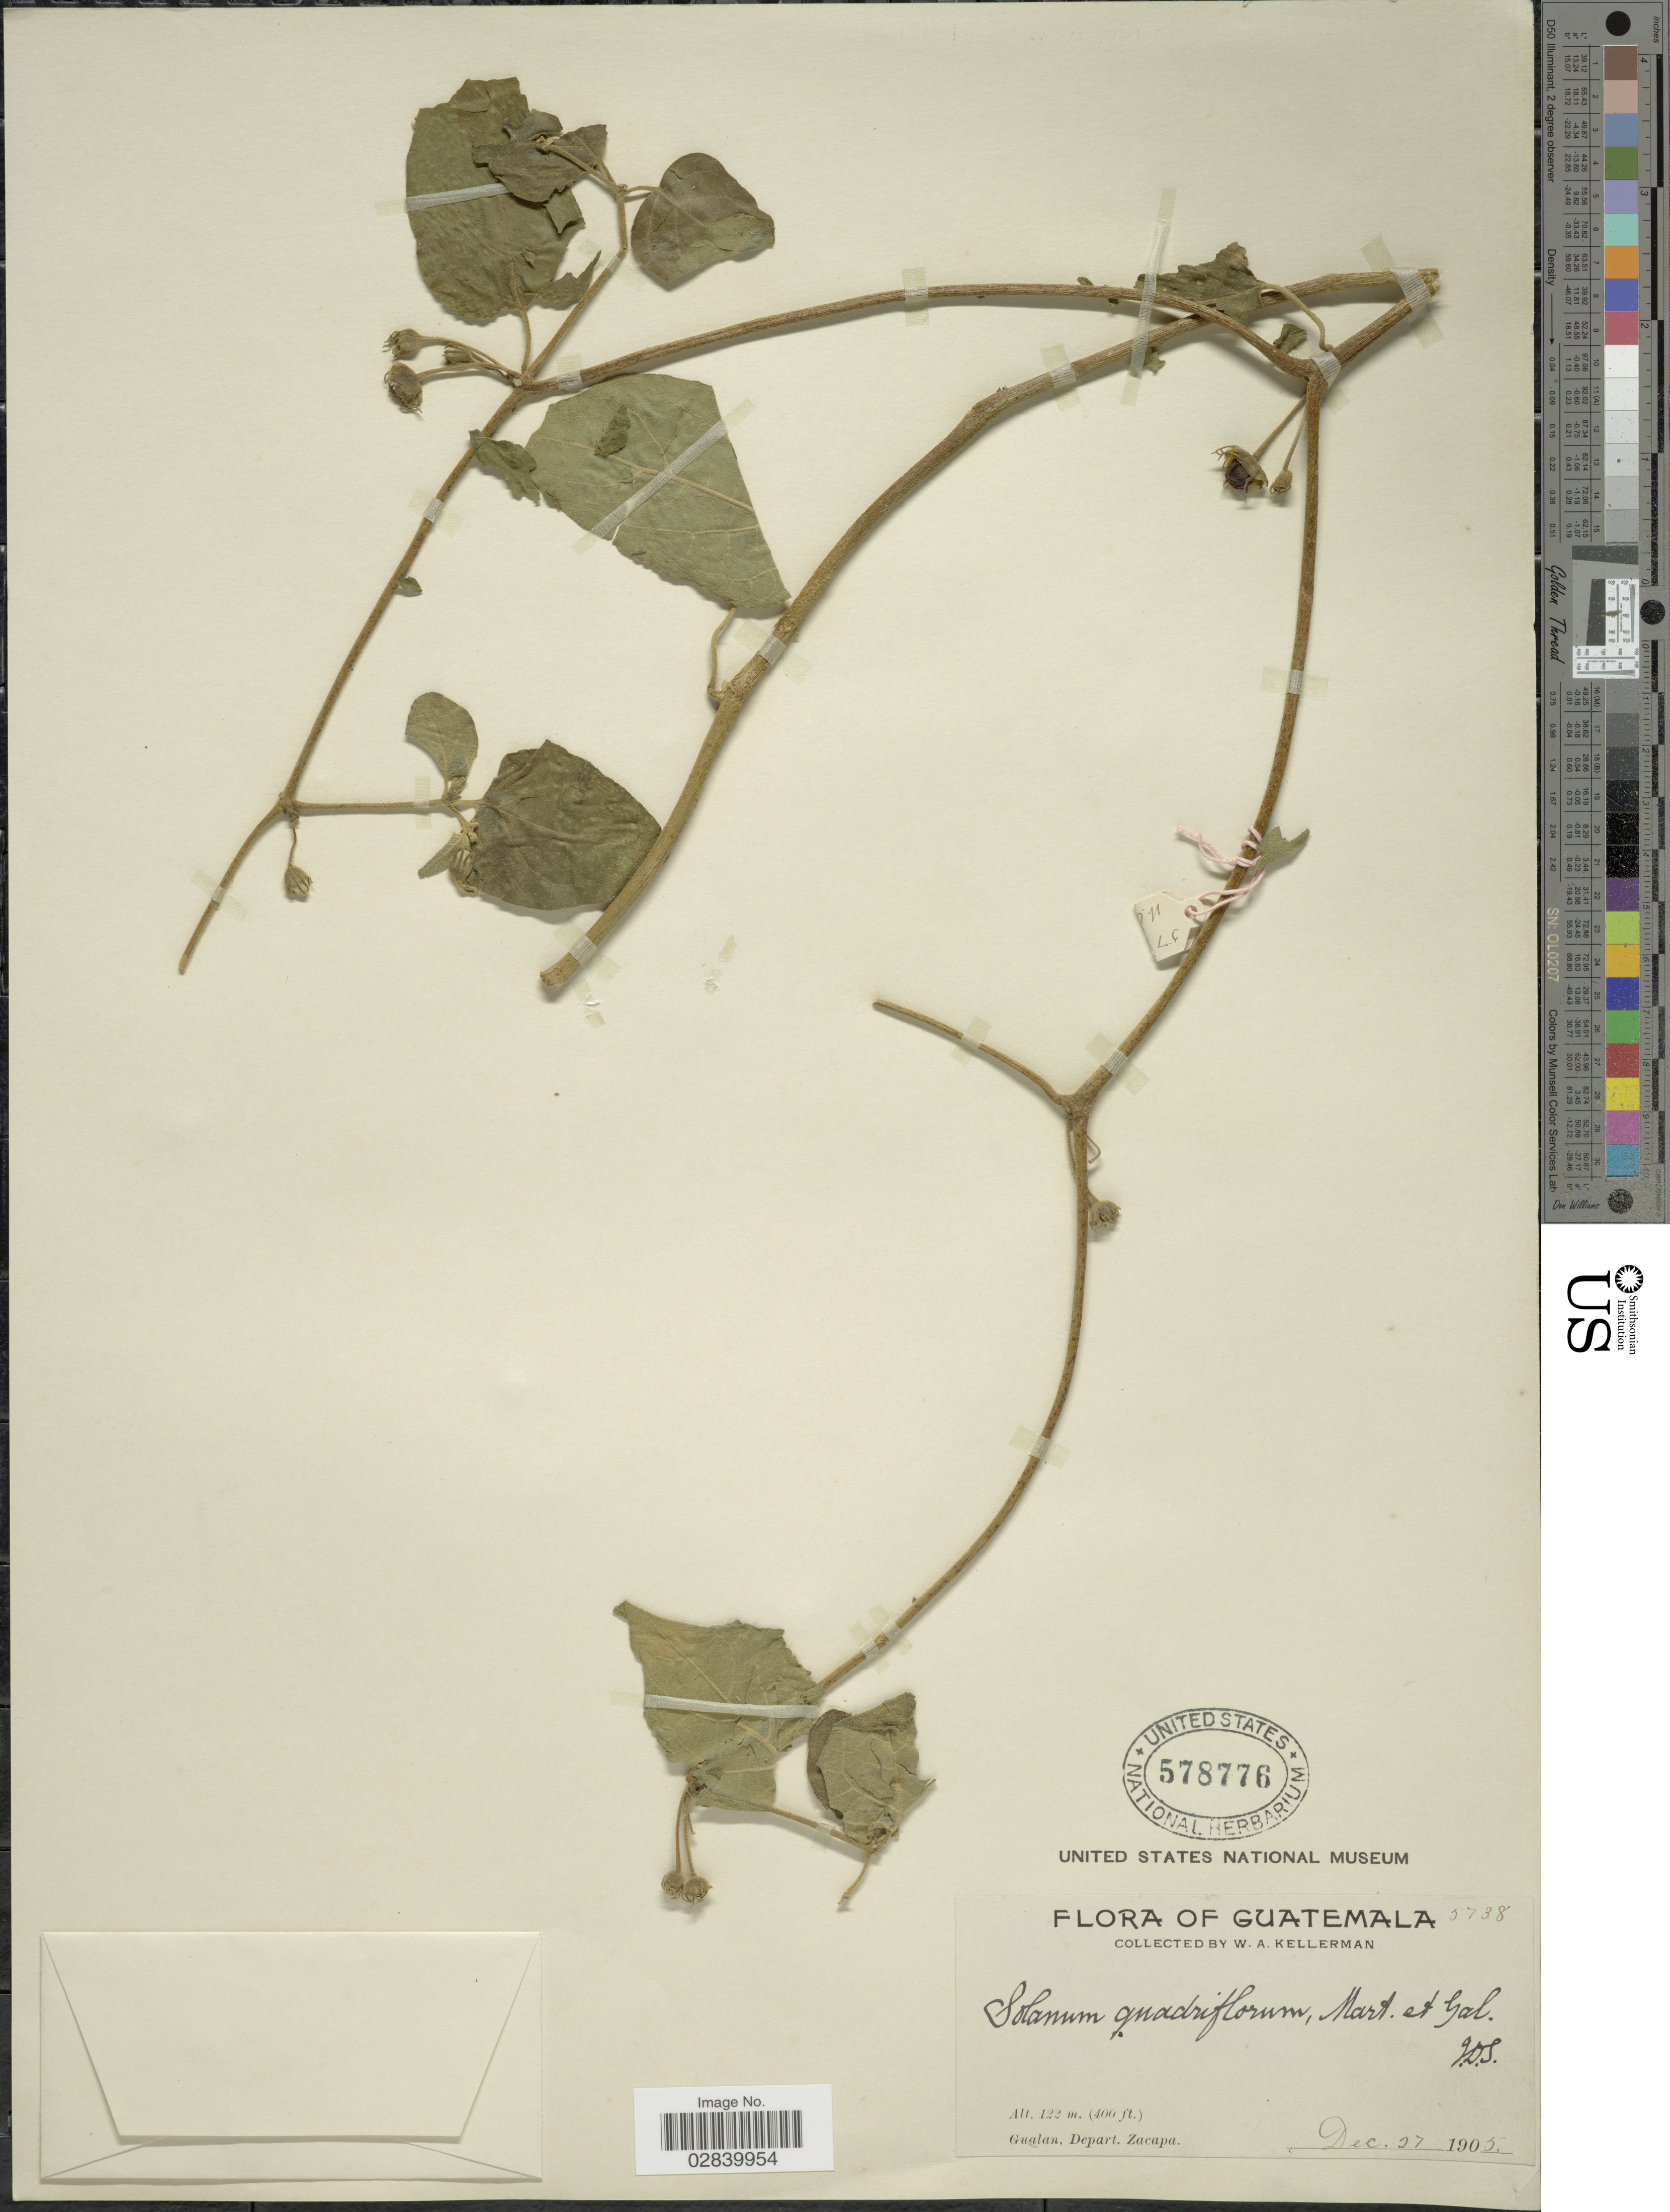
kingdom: Plantae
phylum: Tracheophyta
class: Magnoliopsida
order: Solanales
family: Solanaceae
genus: Lycianthes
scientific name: Lycianthes lenta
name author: (Cav.) Bitter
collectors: W. Kellerman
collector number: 5738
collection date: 1905-12-27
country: Guatemala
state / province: Zacapa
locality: Gualan, Depart. Zacapa.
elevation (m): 122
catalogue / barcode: US 578776